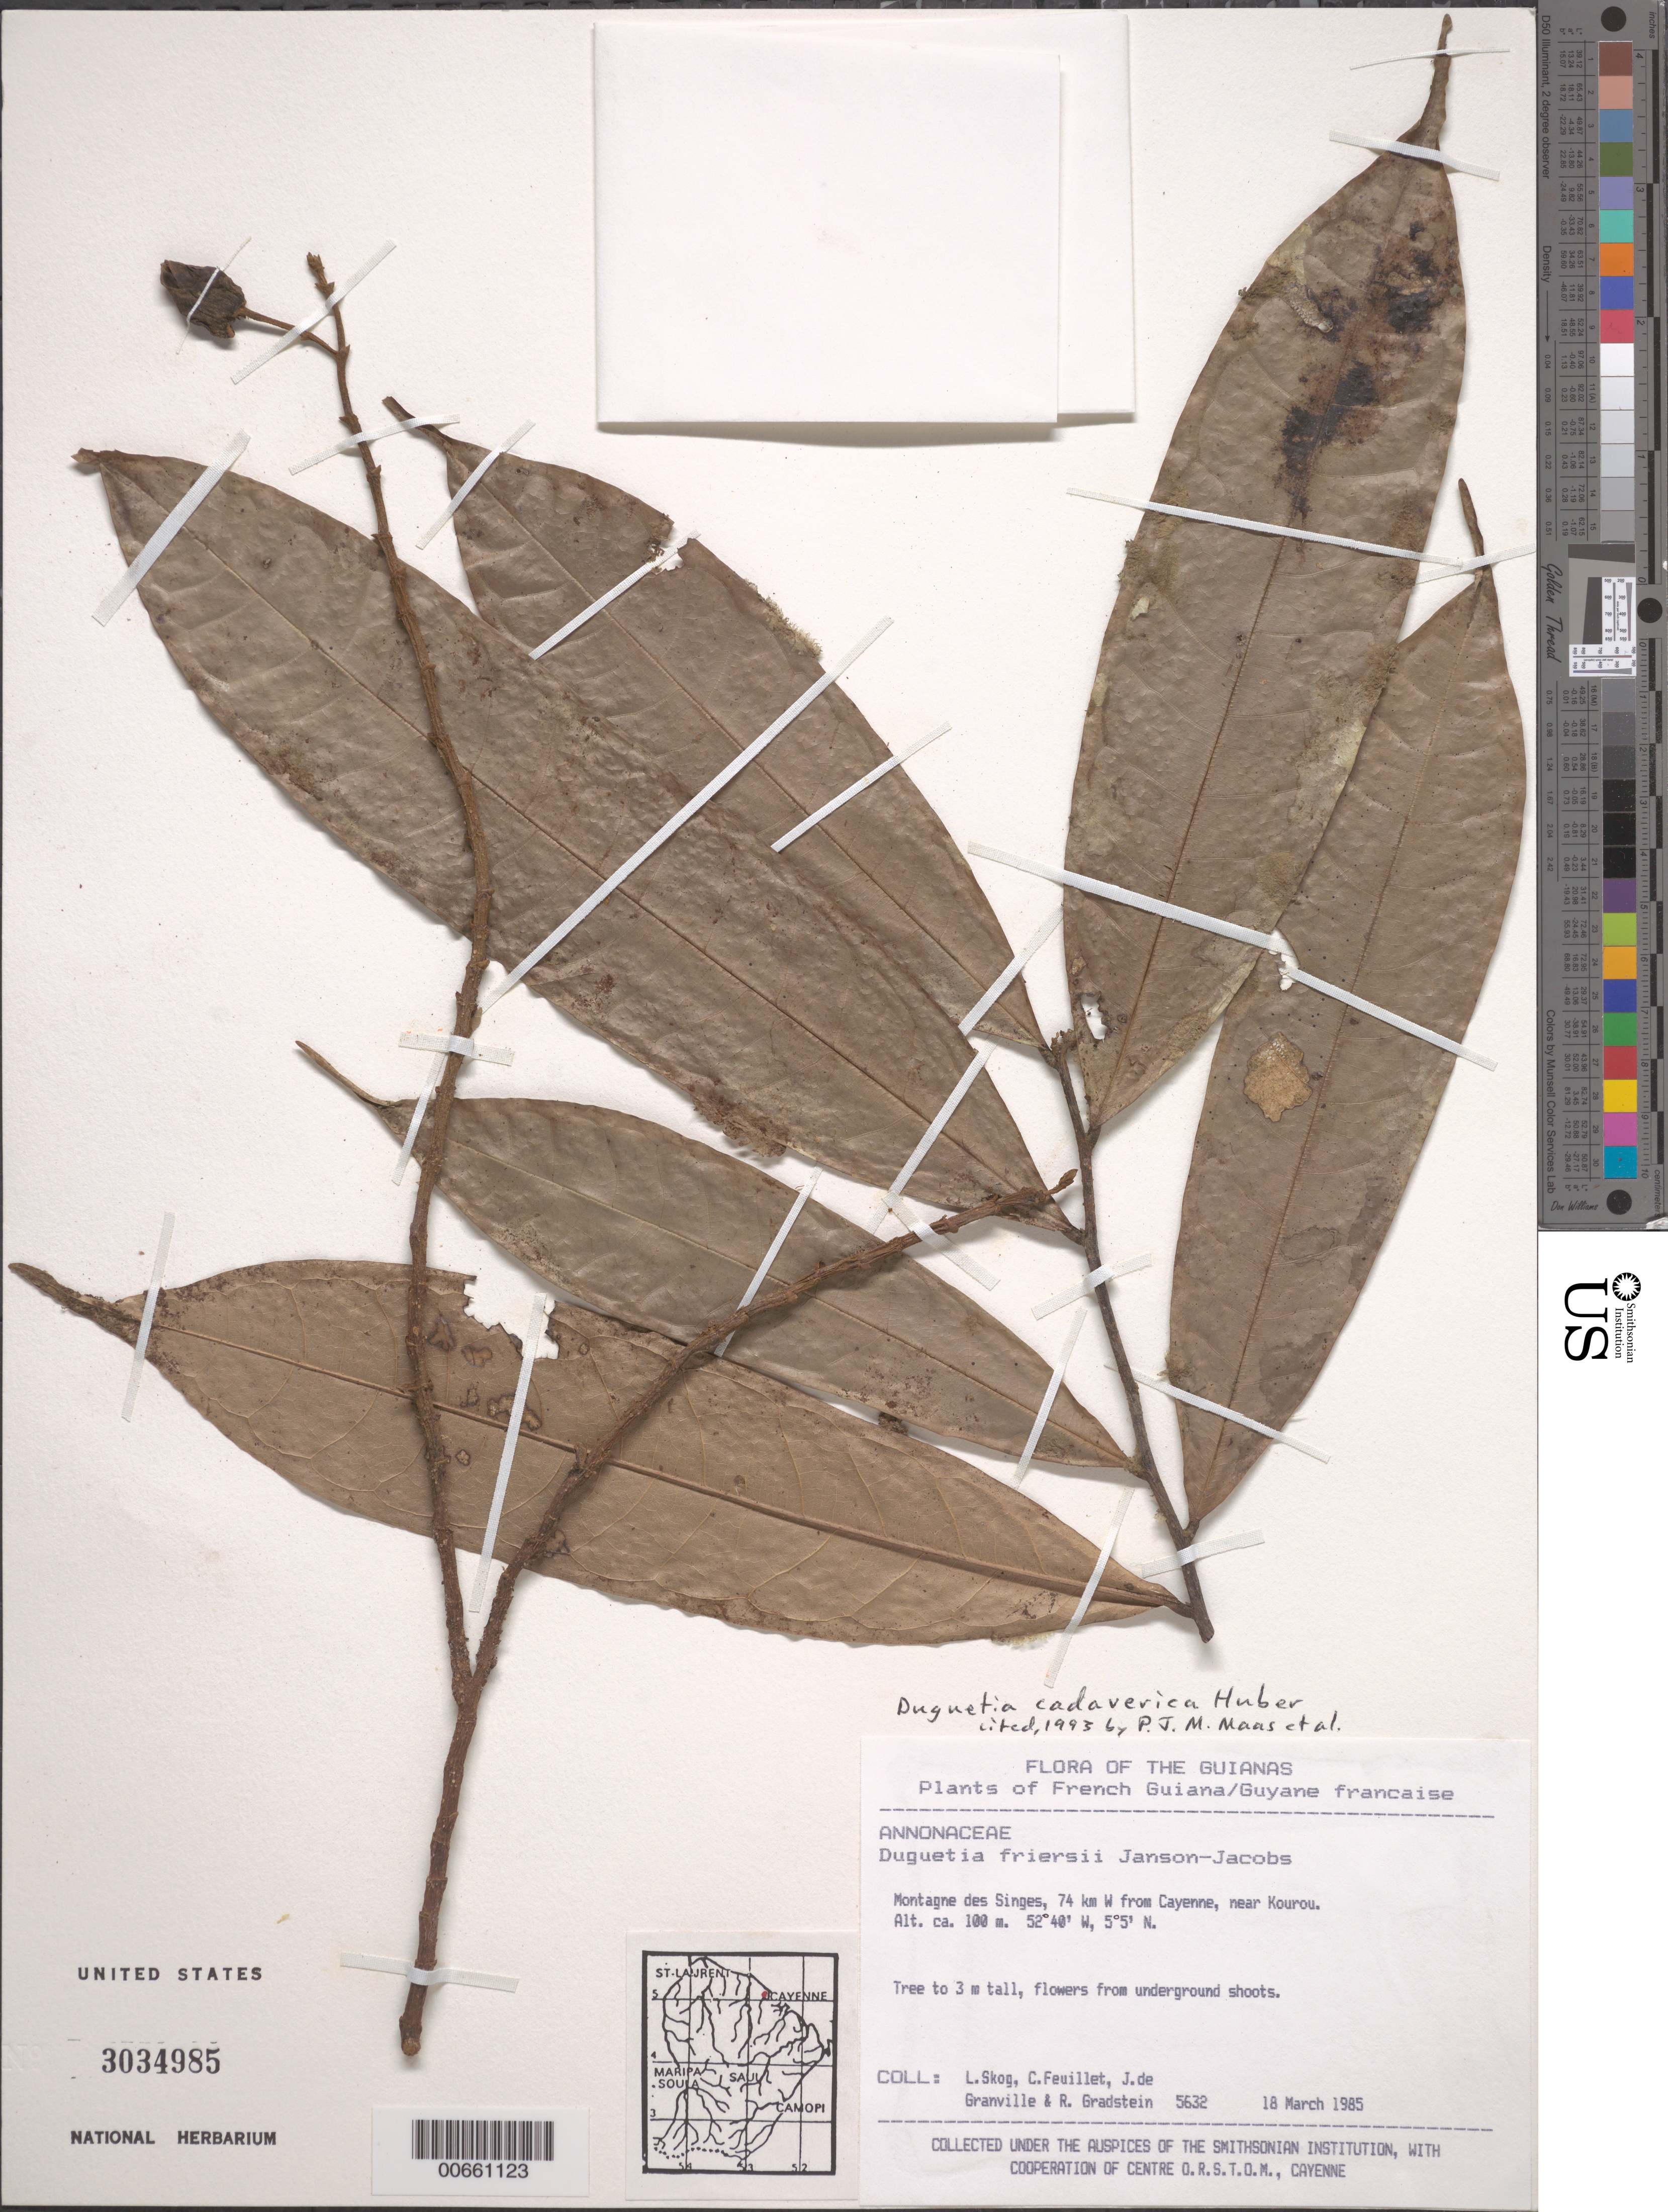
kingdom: Plantae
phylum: Tracheophyta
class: Magnoliopsida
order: Magnoliales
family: Annonaceae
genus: Duguetia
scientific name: Duguetia cadaverica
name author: Huber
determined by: Maas, Paul J. M.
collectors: L. E. Skog, C. Feuillet, J.-J. de Granville & R. Gradstein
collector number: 5632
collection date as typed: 18 March 1985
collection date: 1985-03-18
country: French Guiana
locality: Montagne des Singes, 74 km W from Cayenne, near Kourou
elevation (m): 100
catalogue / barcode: US 3034985